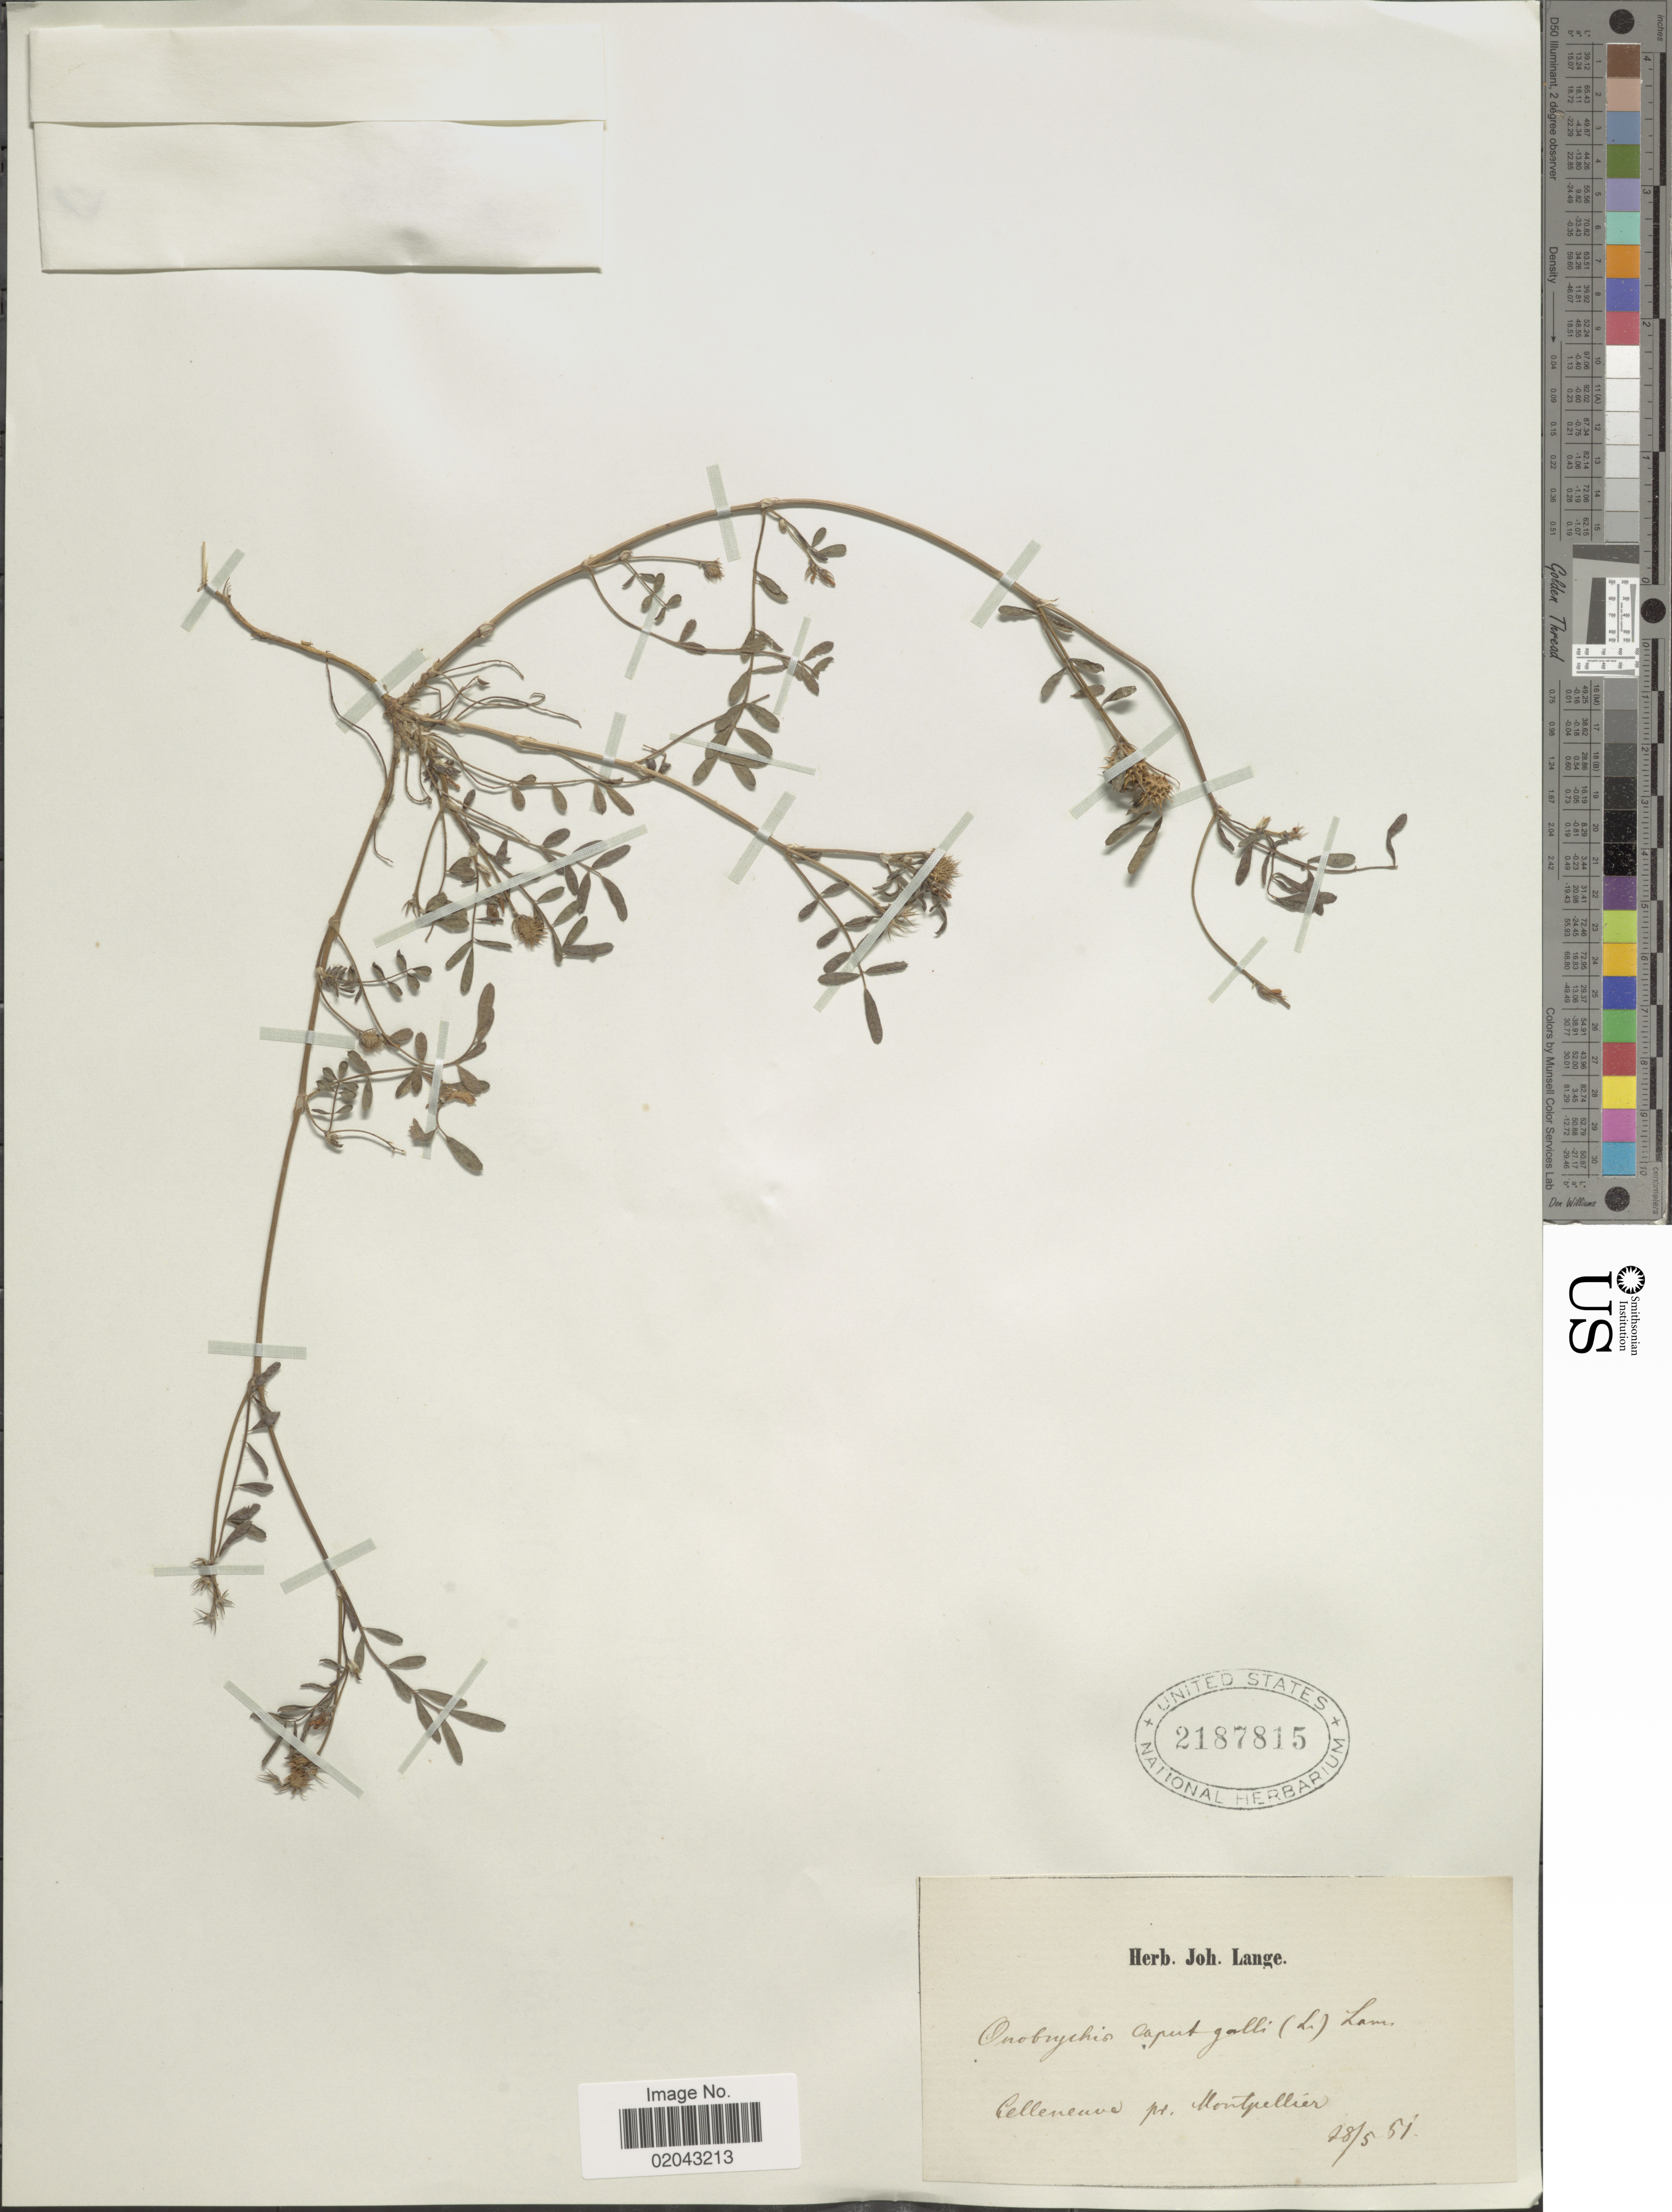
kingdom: Plantae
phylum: Tracheophyta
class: Magnoliopsida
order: Fabales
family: Fabaceae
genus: Onobrychis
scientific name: Onobrychis caput-galli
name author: (L.) Lam.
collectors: ex herb. Joh. Lange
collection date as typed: Transcribed d/m/y: 28/5/51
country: France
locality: Celleneuve pr. Montpellier.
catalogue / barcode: US 2187815